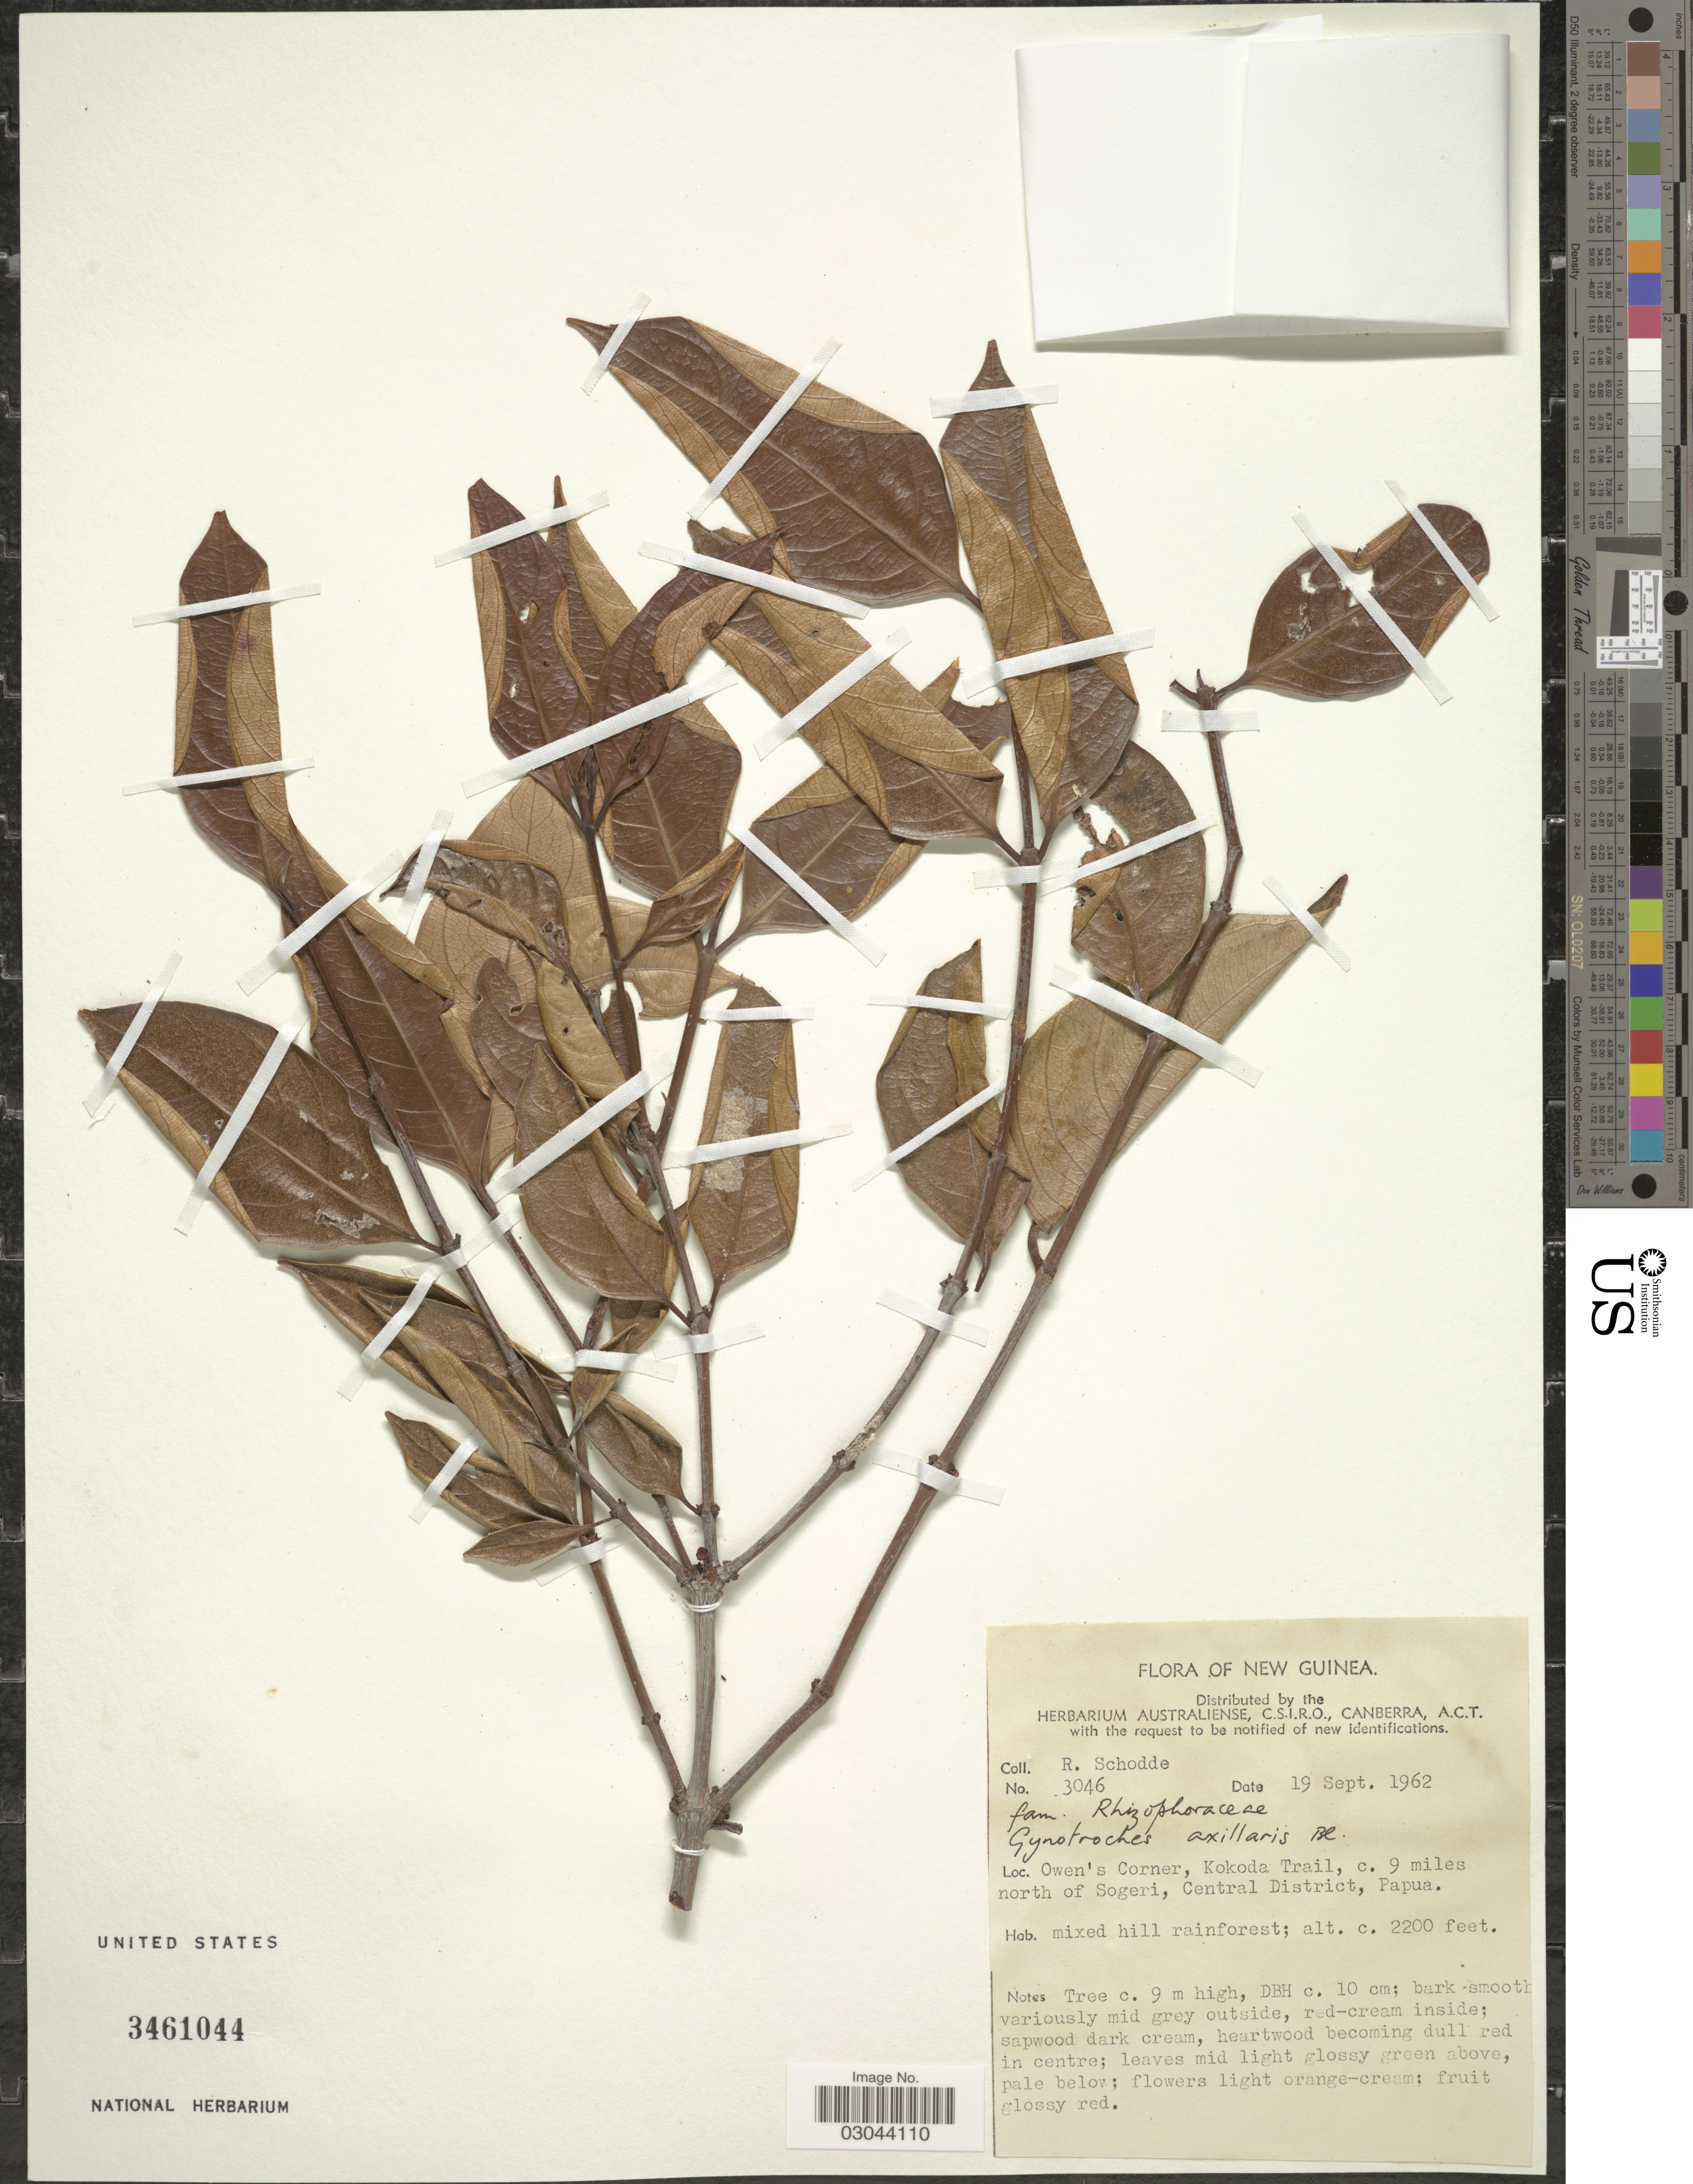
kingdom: Plantae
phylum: Tracheophyta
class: Magnoliopsida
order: Malpighiales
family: Rhizophoraceae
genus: Gynotroches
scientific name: Gynotroches axillaris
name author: Blume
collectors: R. Schodde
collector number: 3046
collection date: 1962-09-19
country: Papua New Guinea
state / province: Central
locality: New Guinea. Owen's Corner, Kokoda Trail, c. 9 miles north of Sogeri, Central District, Papua.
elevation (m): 671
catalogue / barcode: US 3461044